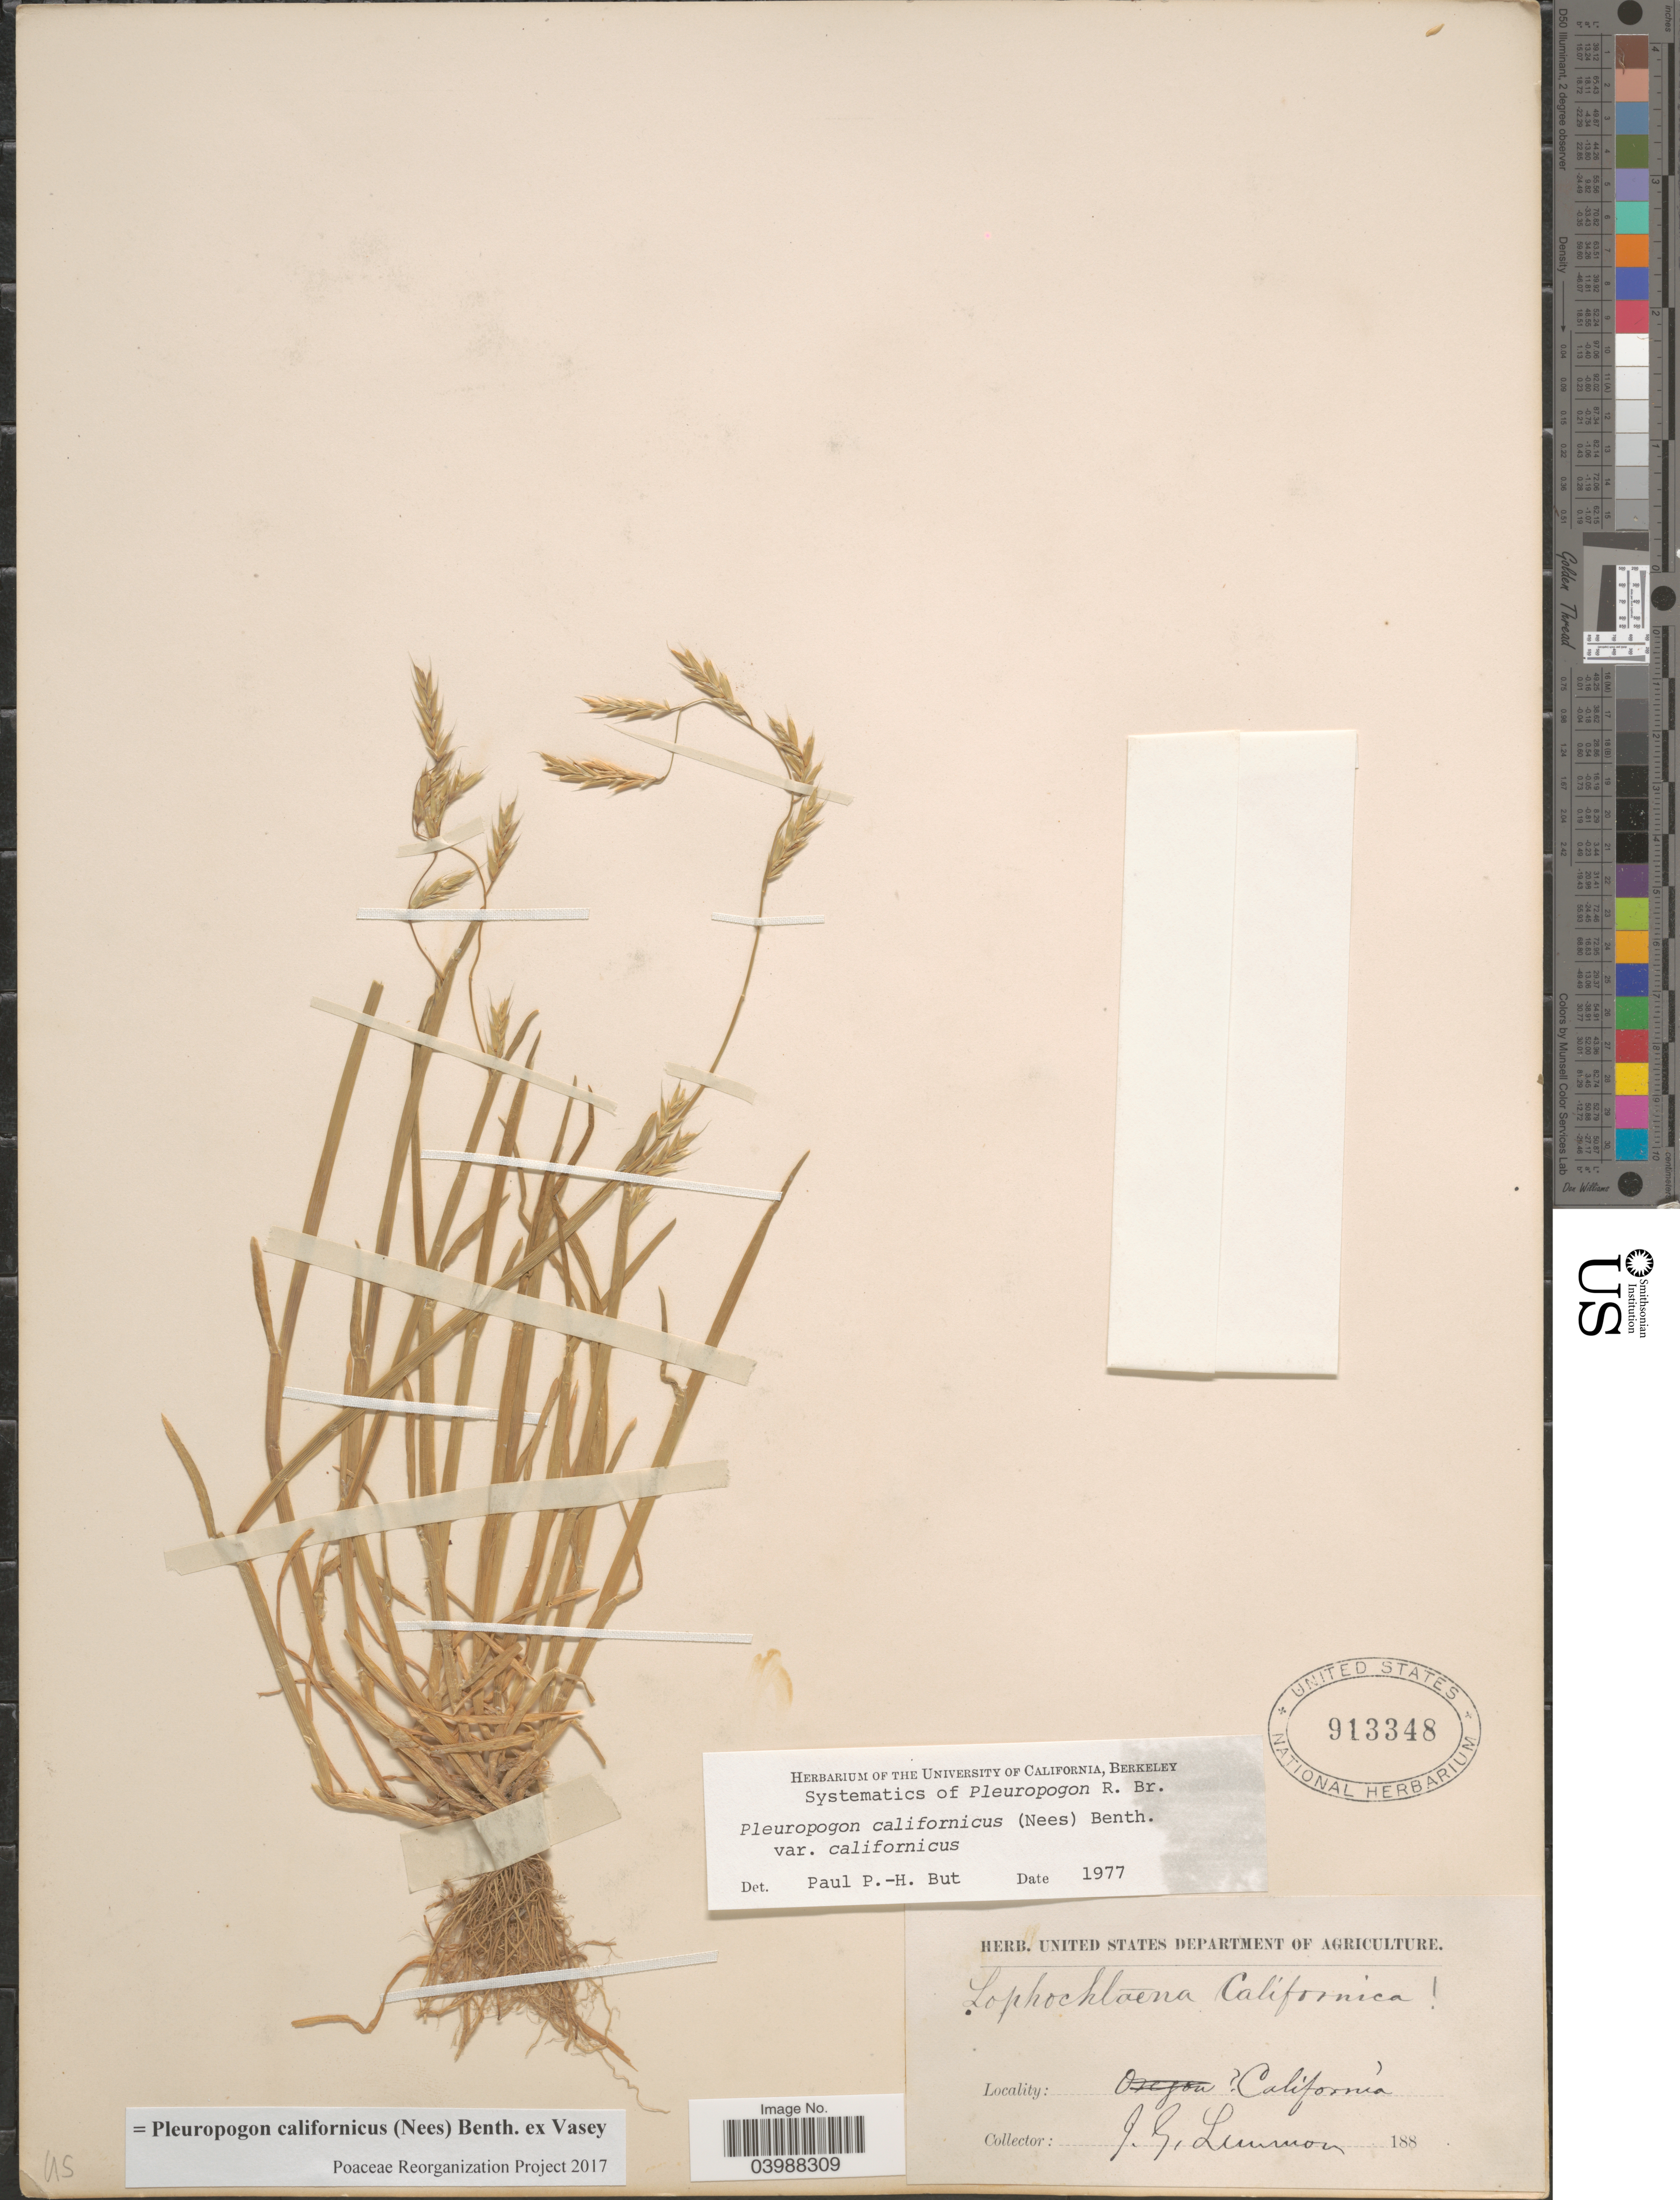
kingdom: Plantae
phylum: Tracheophyta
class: Liliopsida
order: Poales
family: Poaceae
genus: Pleuropogon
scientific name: Pleuropogon californicus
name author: (Nees) Benth. ex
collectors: J. Lemmon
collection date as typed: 188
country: United States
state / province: California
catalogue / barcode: US 913348